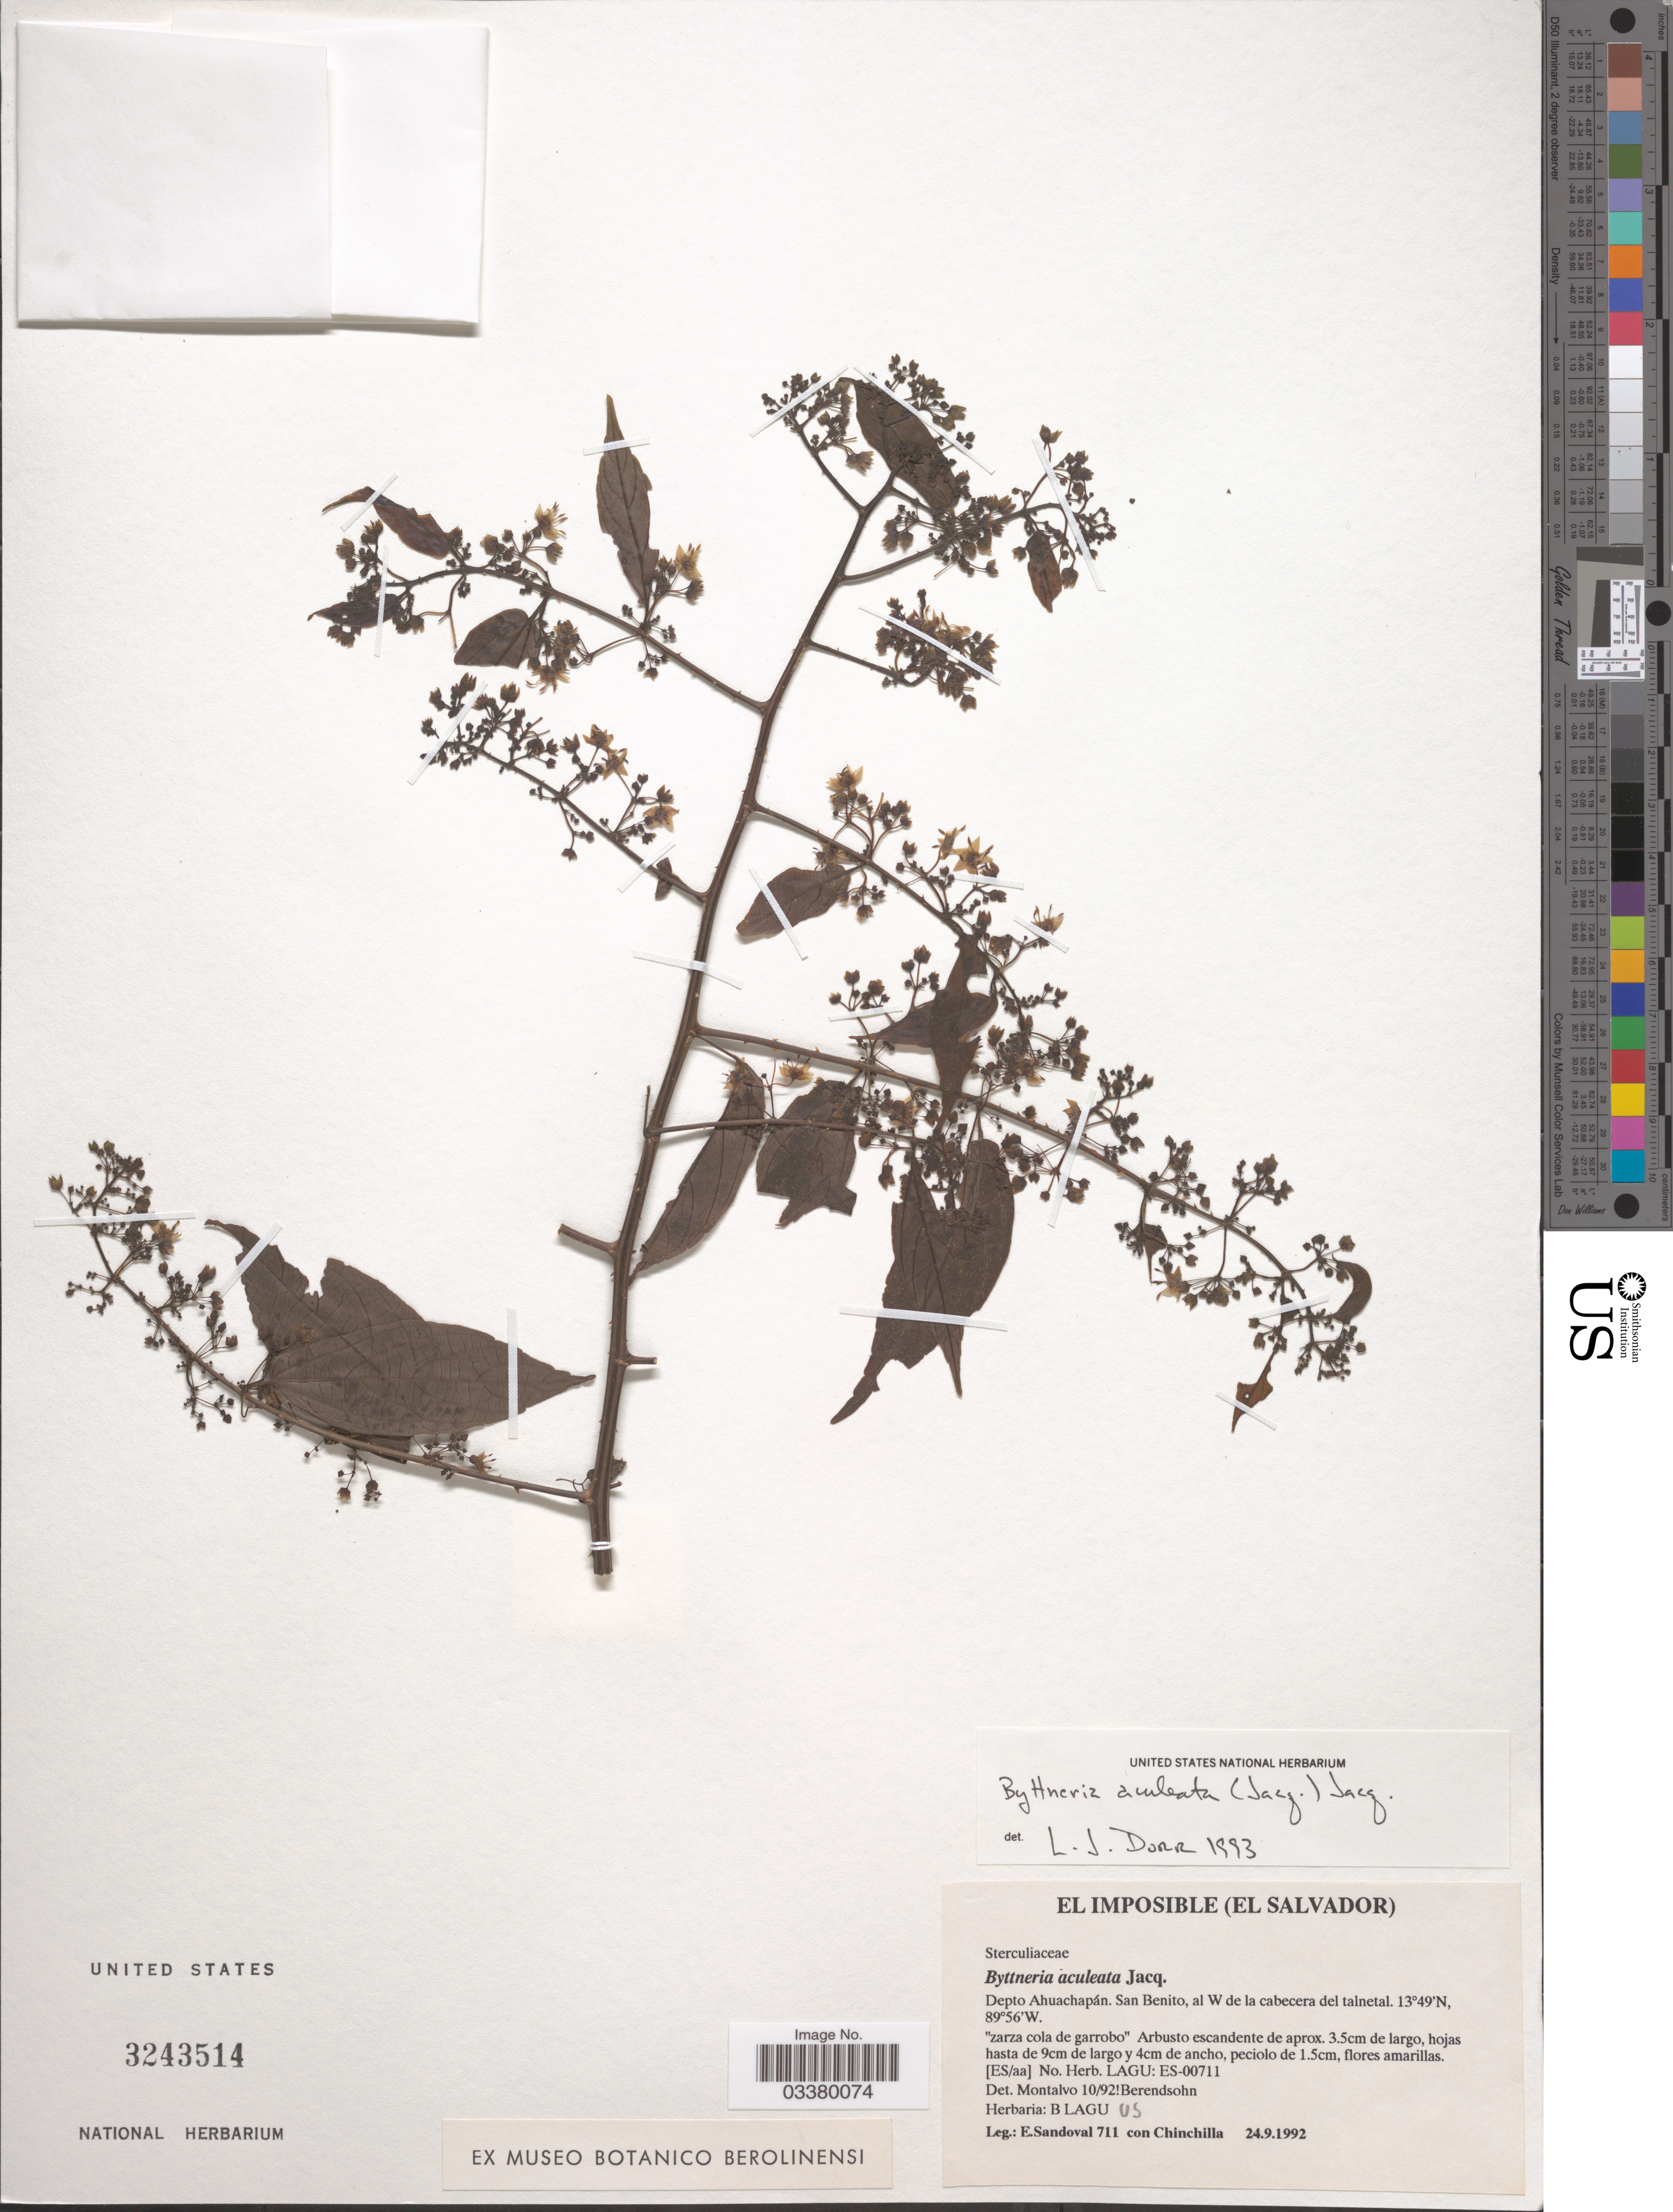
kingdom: Plantae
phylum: Tracheophyta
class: Magnoliopsida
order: Malvales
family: Malvaceae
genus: Byttneria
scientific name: Byttneria aculeata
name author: (Jacq.) Jacq.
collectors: E. Sandoval & -. Chinchilla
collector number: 711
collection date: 1992-09-24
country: El Salvador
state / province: Ahuachapan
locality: El Imposible. Depto Ahuachapán. San Benito, al W de la cabecera del talnetal.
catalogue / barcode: US 3243514